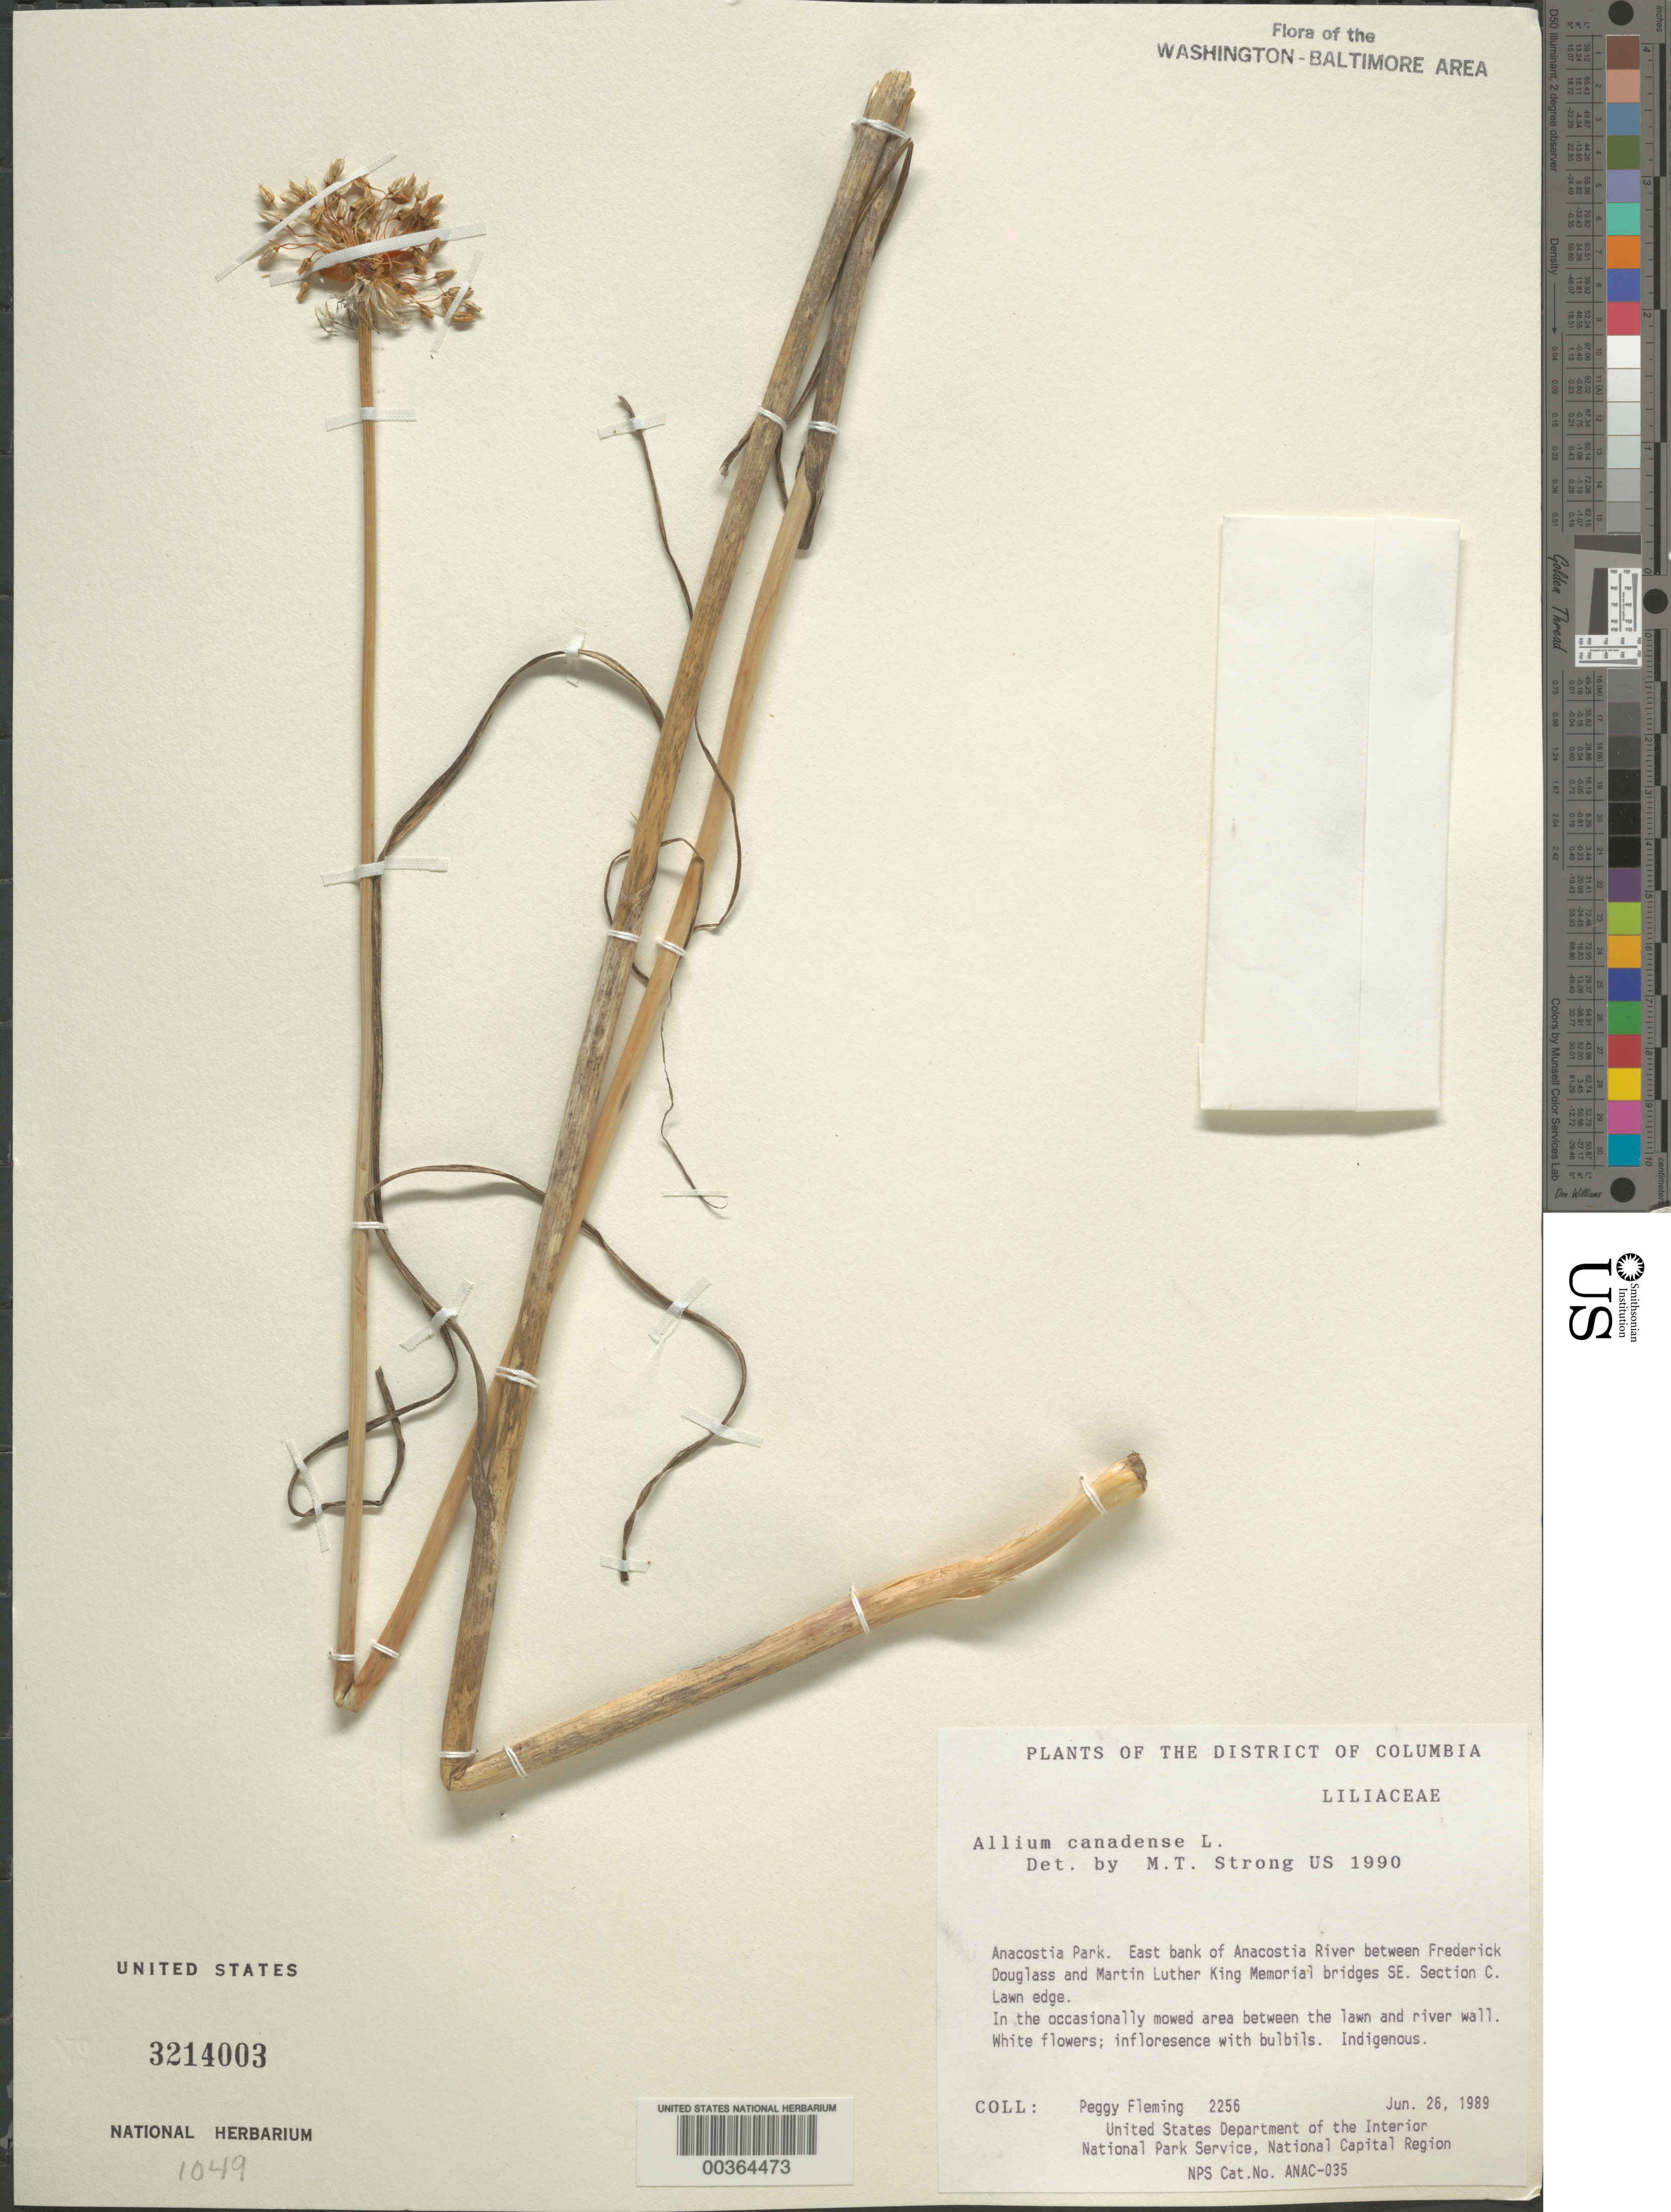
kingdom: Plantae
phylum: Tracheophyta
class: Liliopsida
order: Asparagales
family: Amaryllidaceae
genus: Allium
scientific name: Allium canadense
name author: L.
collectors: P. Fleming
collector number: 2256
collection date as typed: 26 Jun 1989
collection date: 1989-06-26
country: United States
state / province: District of Columbia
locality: Anacostia Park, Anacostia River between Frederick Duglass and Martin Luther King Memorial Bridges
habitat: Lawn edge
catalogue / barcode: US 3214003